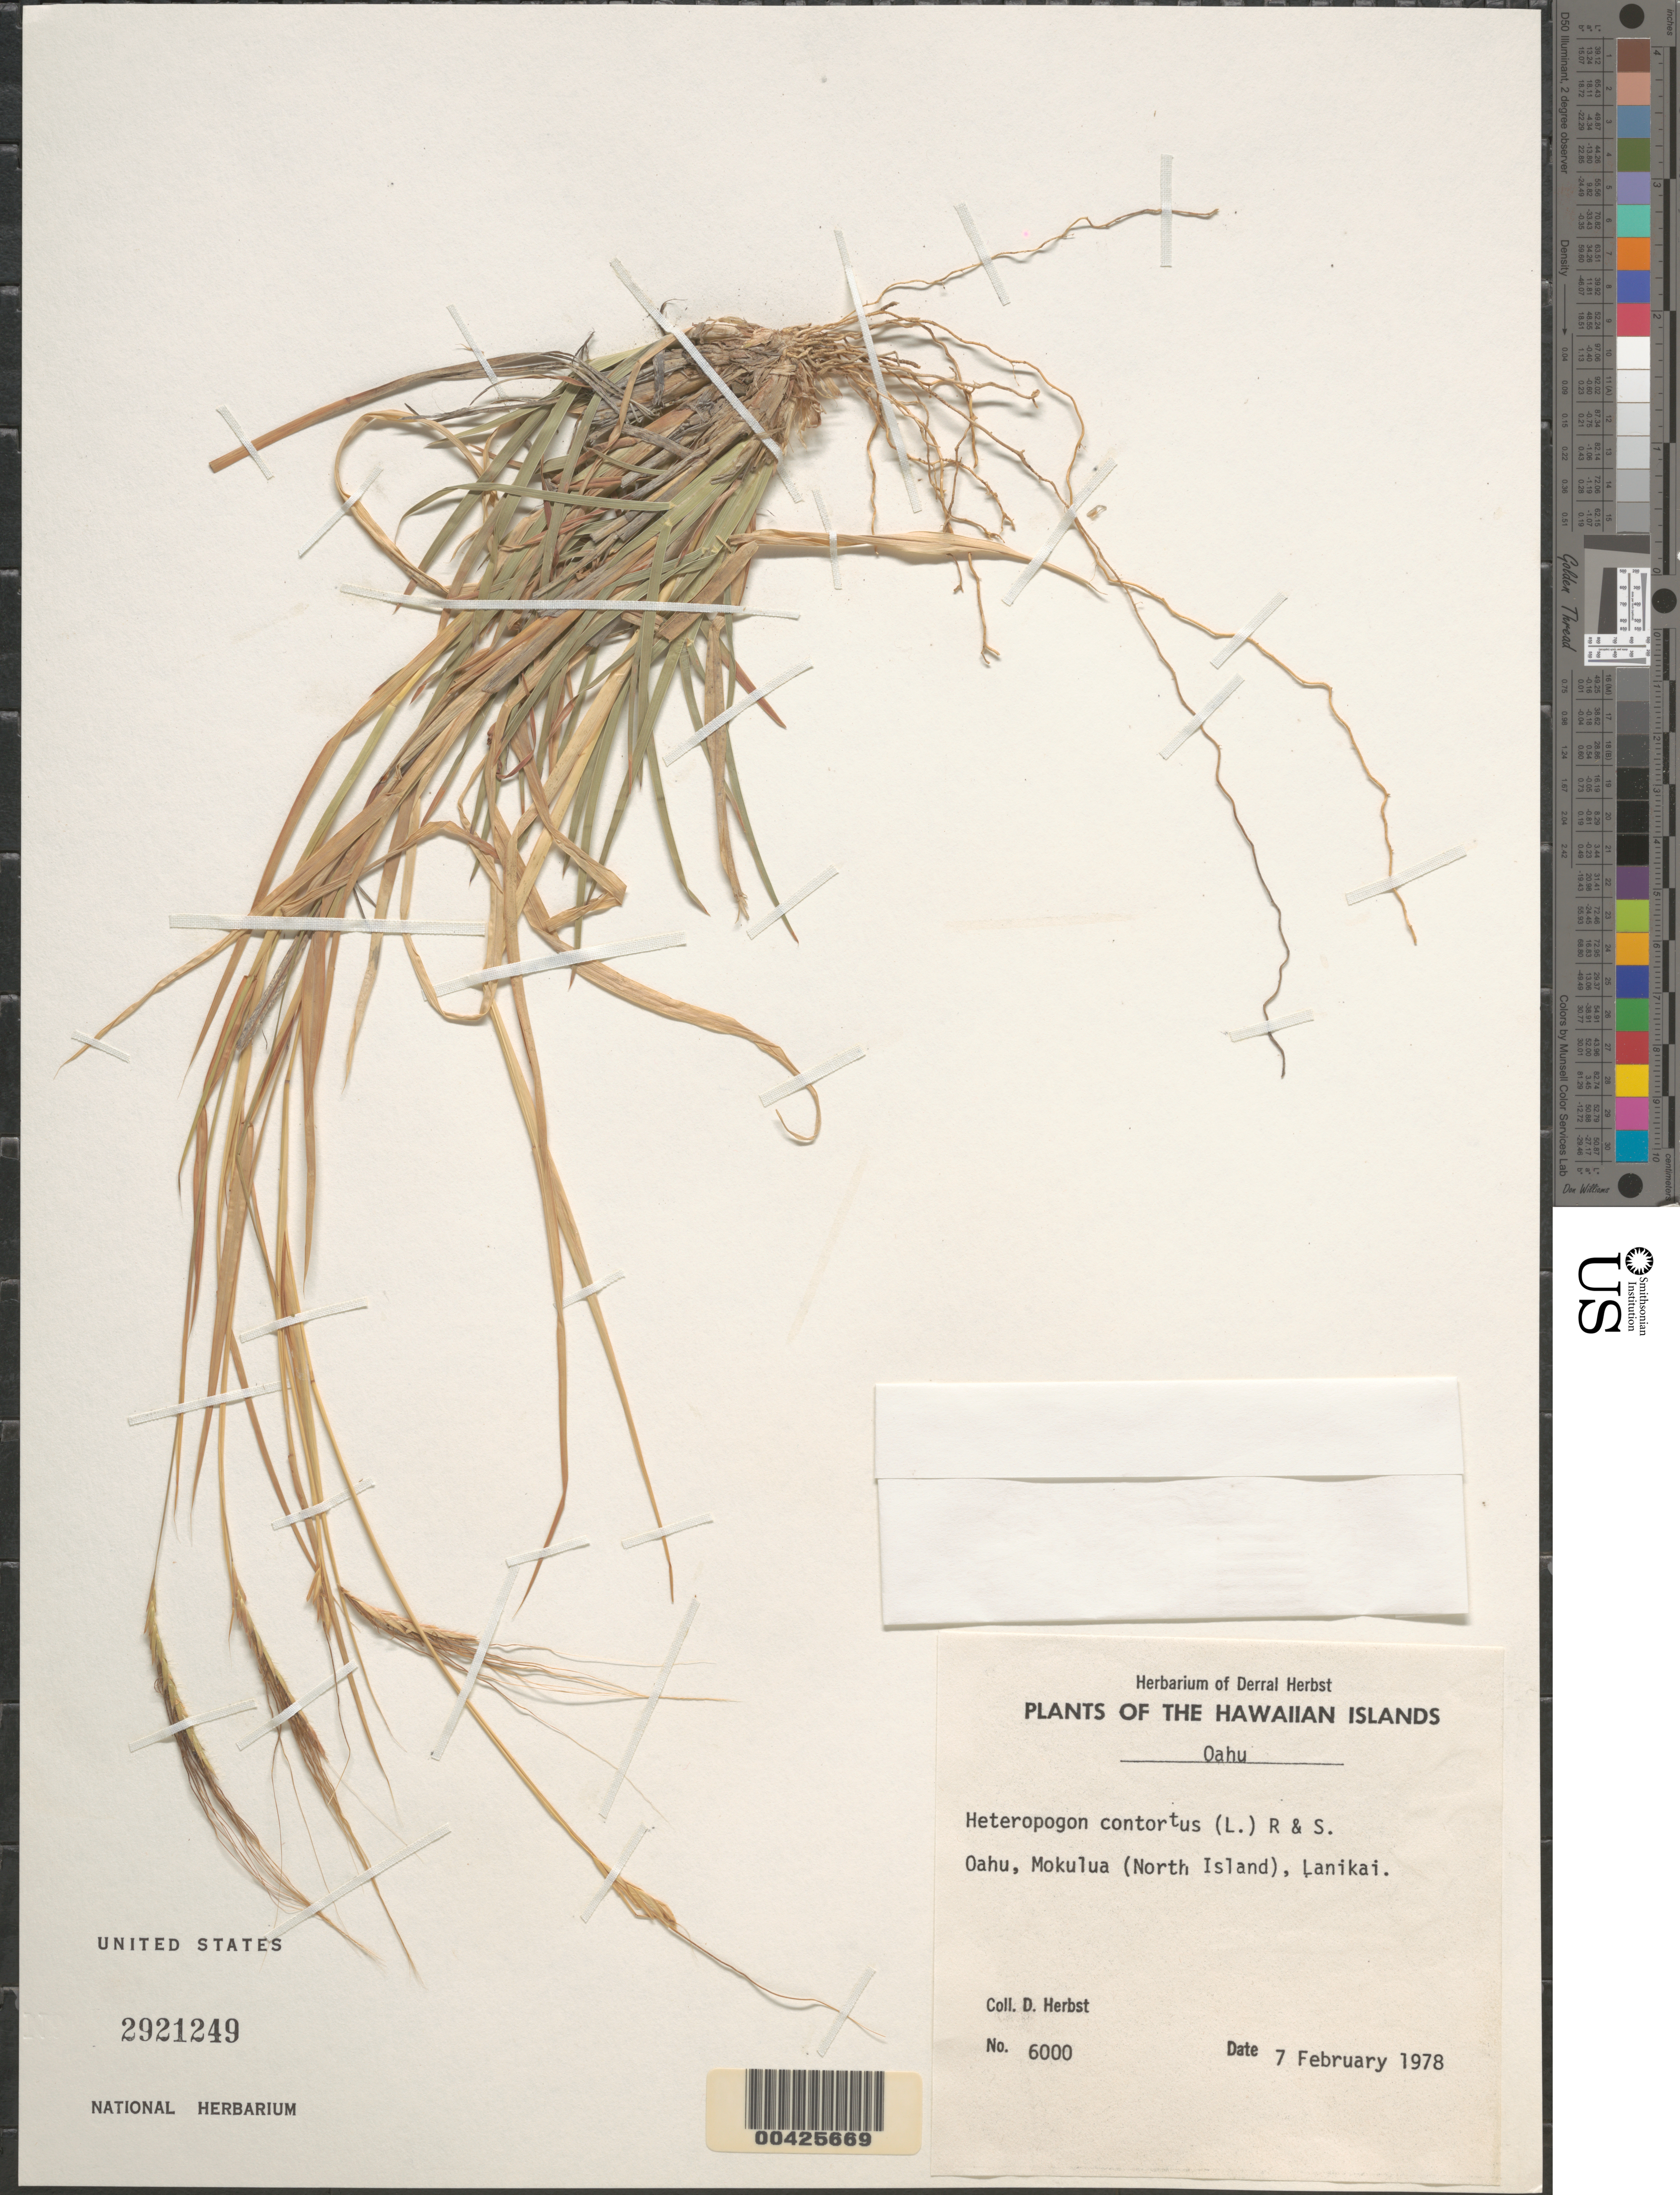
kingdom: Plantae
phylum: Tracheophyta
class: Liliopsida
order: Poales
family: Poaceae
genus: Heteropogon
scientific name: Heteropogon contortus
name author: (L.) P. Beauv. ex Roem. & Schult.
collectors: D. R. Herbst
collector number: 6000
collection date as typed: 7 Feb 1978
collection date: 1978-02-07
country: United States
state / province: Hawaii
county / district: Honolulu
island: Mokulua Islets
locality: (North Island), Lanikai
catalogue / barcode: US 2921249